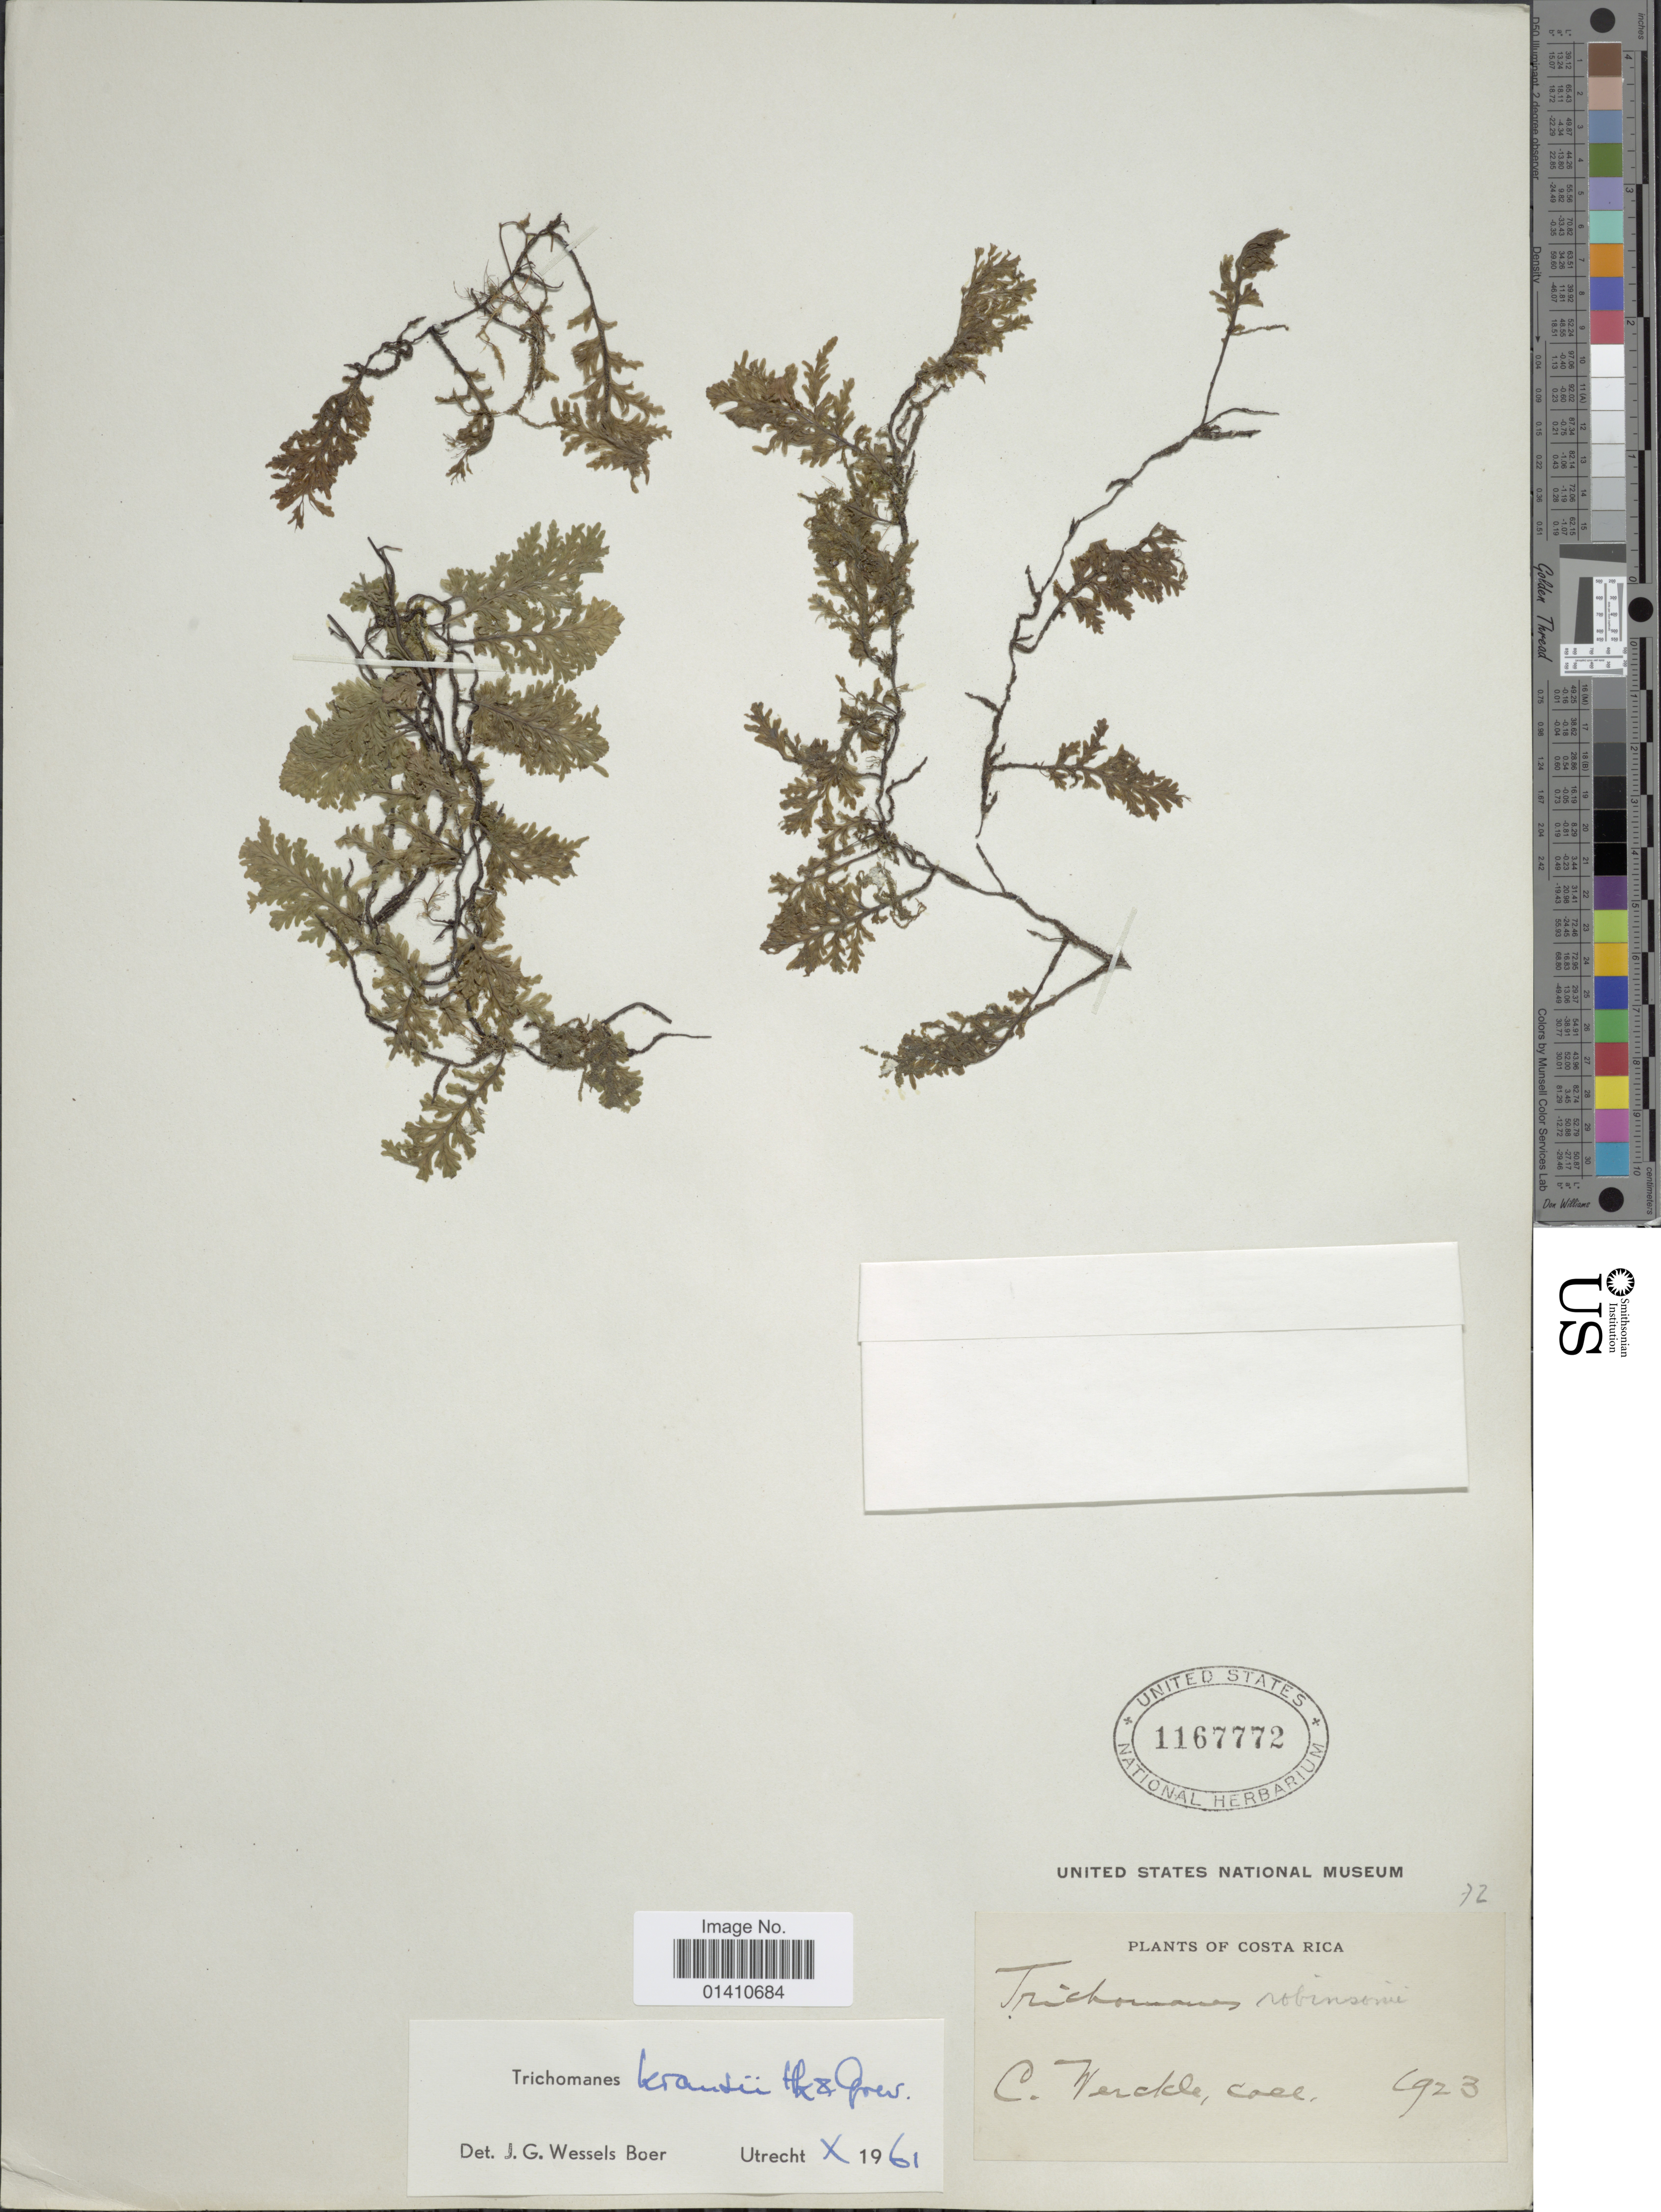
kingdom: Plantae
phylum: Tracheophyta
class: Polypodiopsida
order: Hymenophyllales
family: Hymenophyllaceae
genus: Didymoglossum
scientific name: Didymoglossum kraussii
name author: (Hook. & Grev.) C. Presl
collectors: C. C Wercklé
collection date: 1923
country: Costa Rica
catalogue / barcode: US 1167772